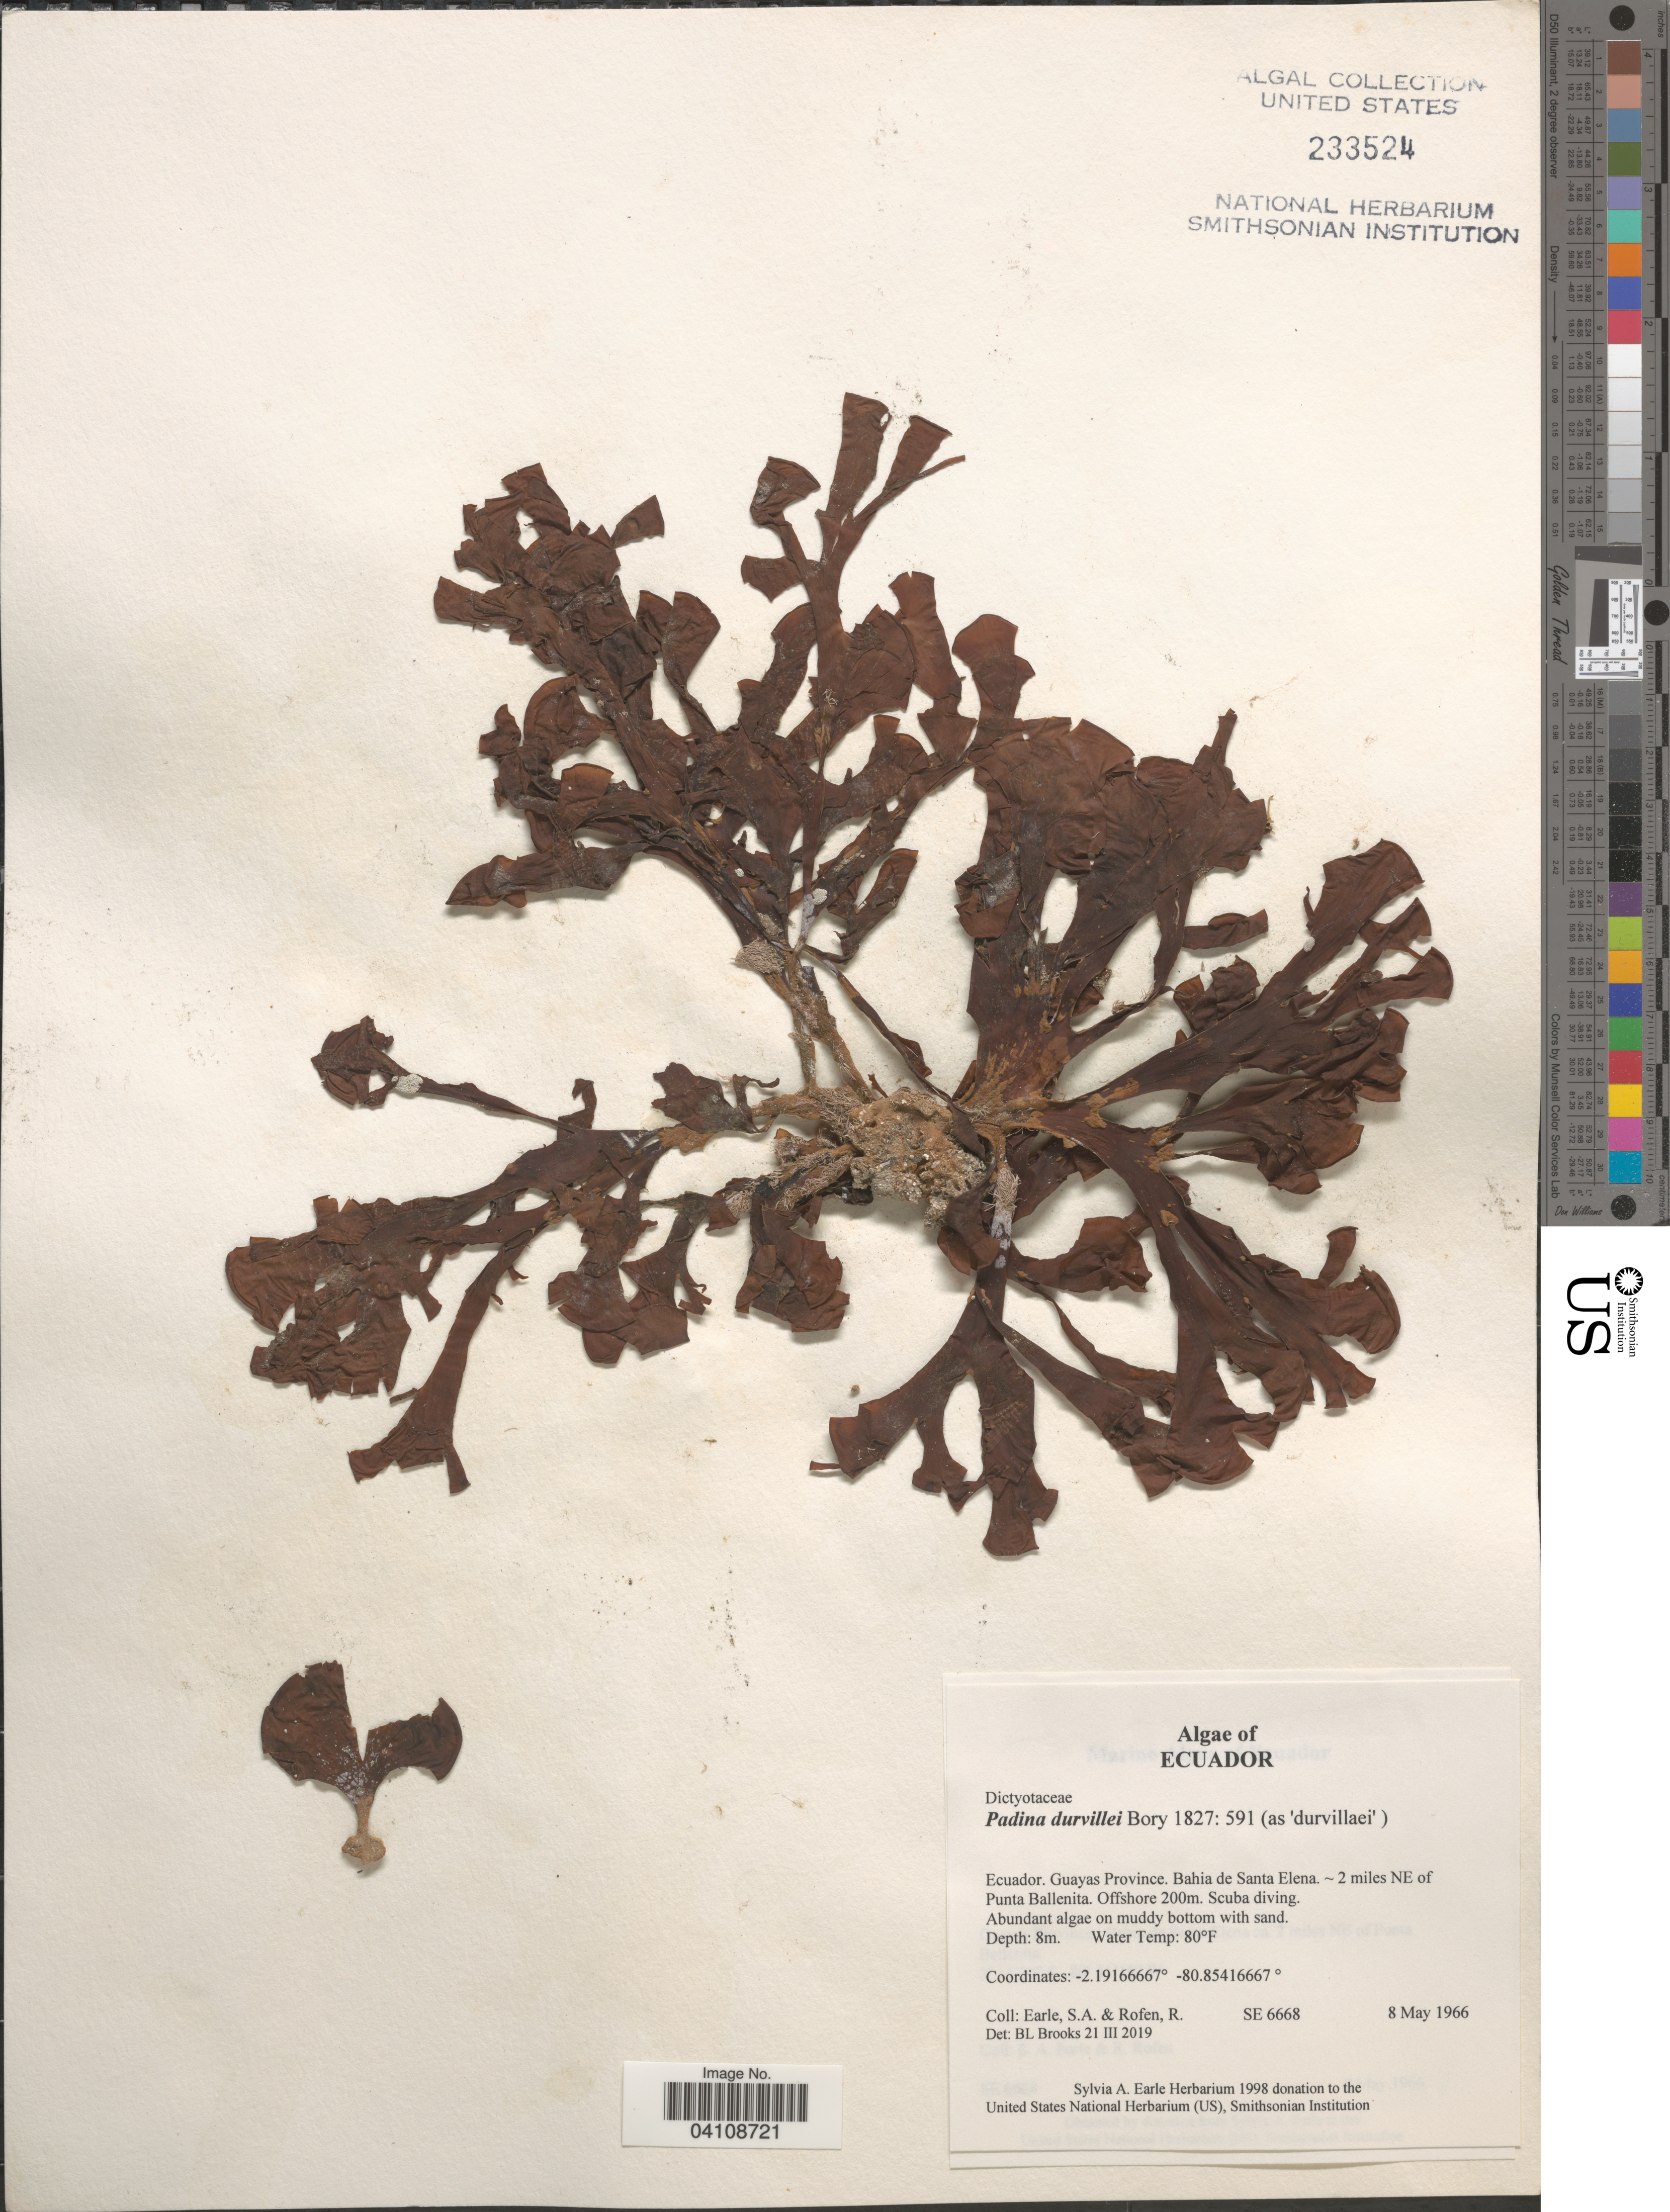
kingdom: Chromista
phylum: Ochrophyta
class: Phaeophyceae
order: Dictyotales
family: Dictyotaceae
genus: Padina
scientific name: Padina durvillei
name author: Bory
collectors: S. A. Earle & R. Rofen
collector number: SE6668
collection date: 1966-05-08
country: Ecuador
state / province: Guayas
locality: Bahia de Santa Elena ~ 2 miles NE of Punta Ballenita. Offshore 200m.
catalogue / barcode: US 233524